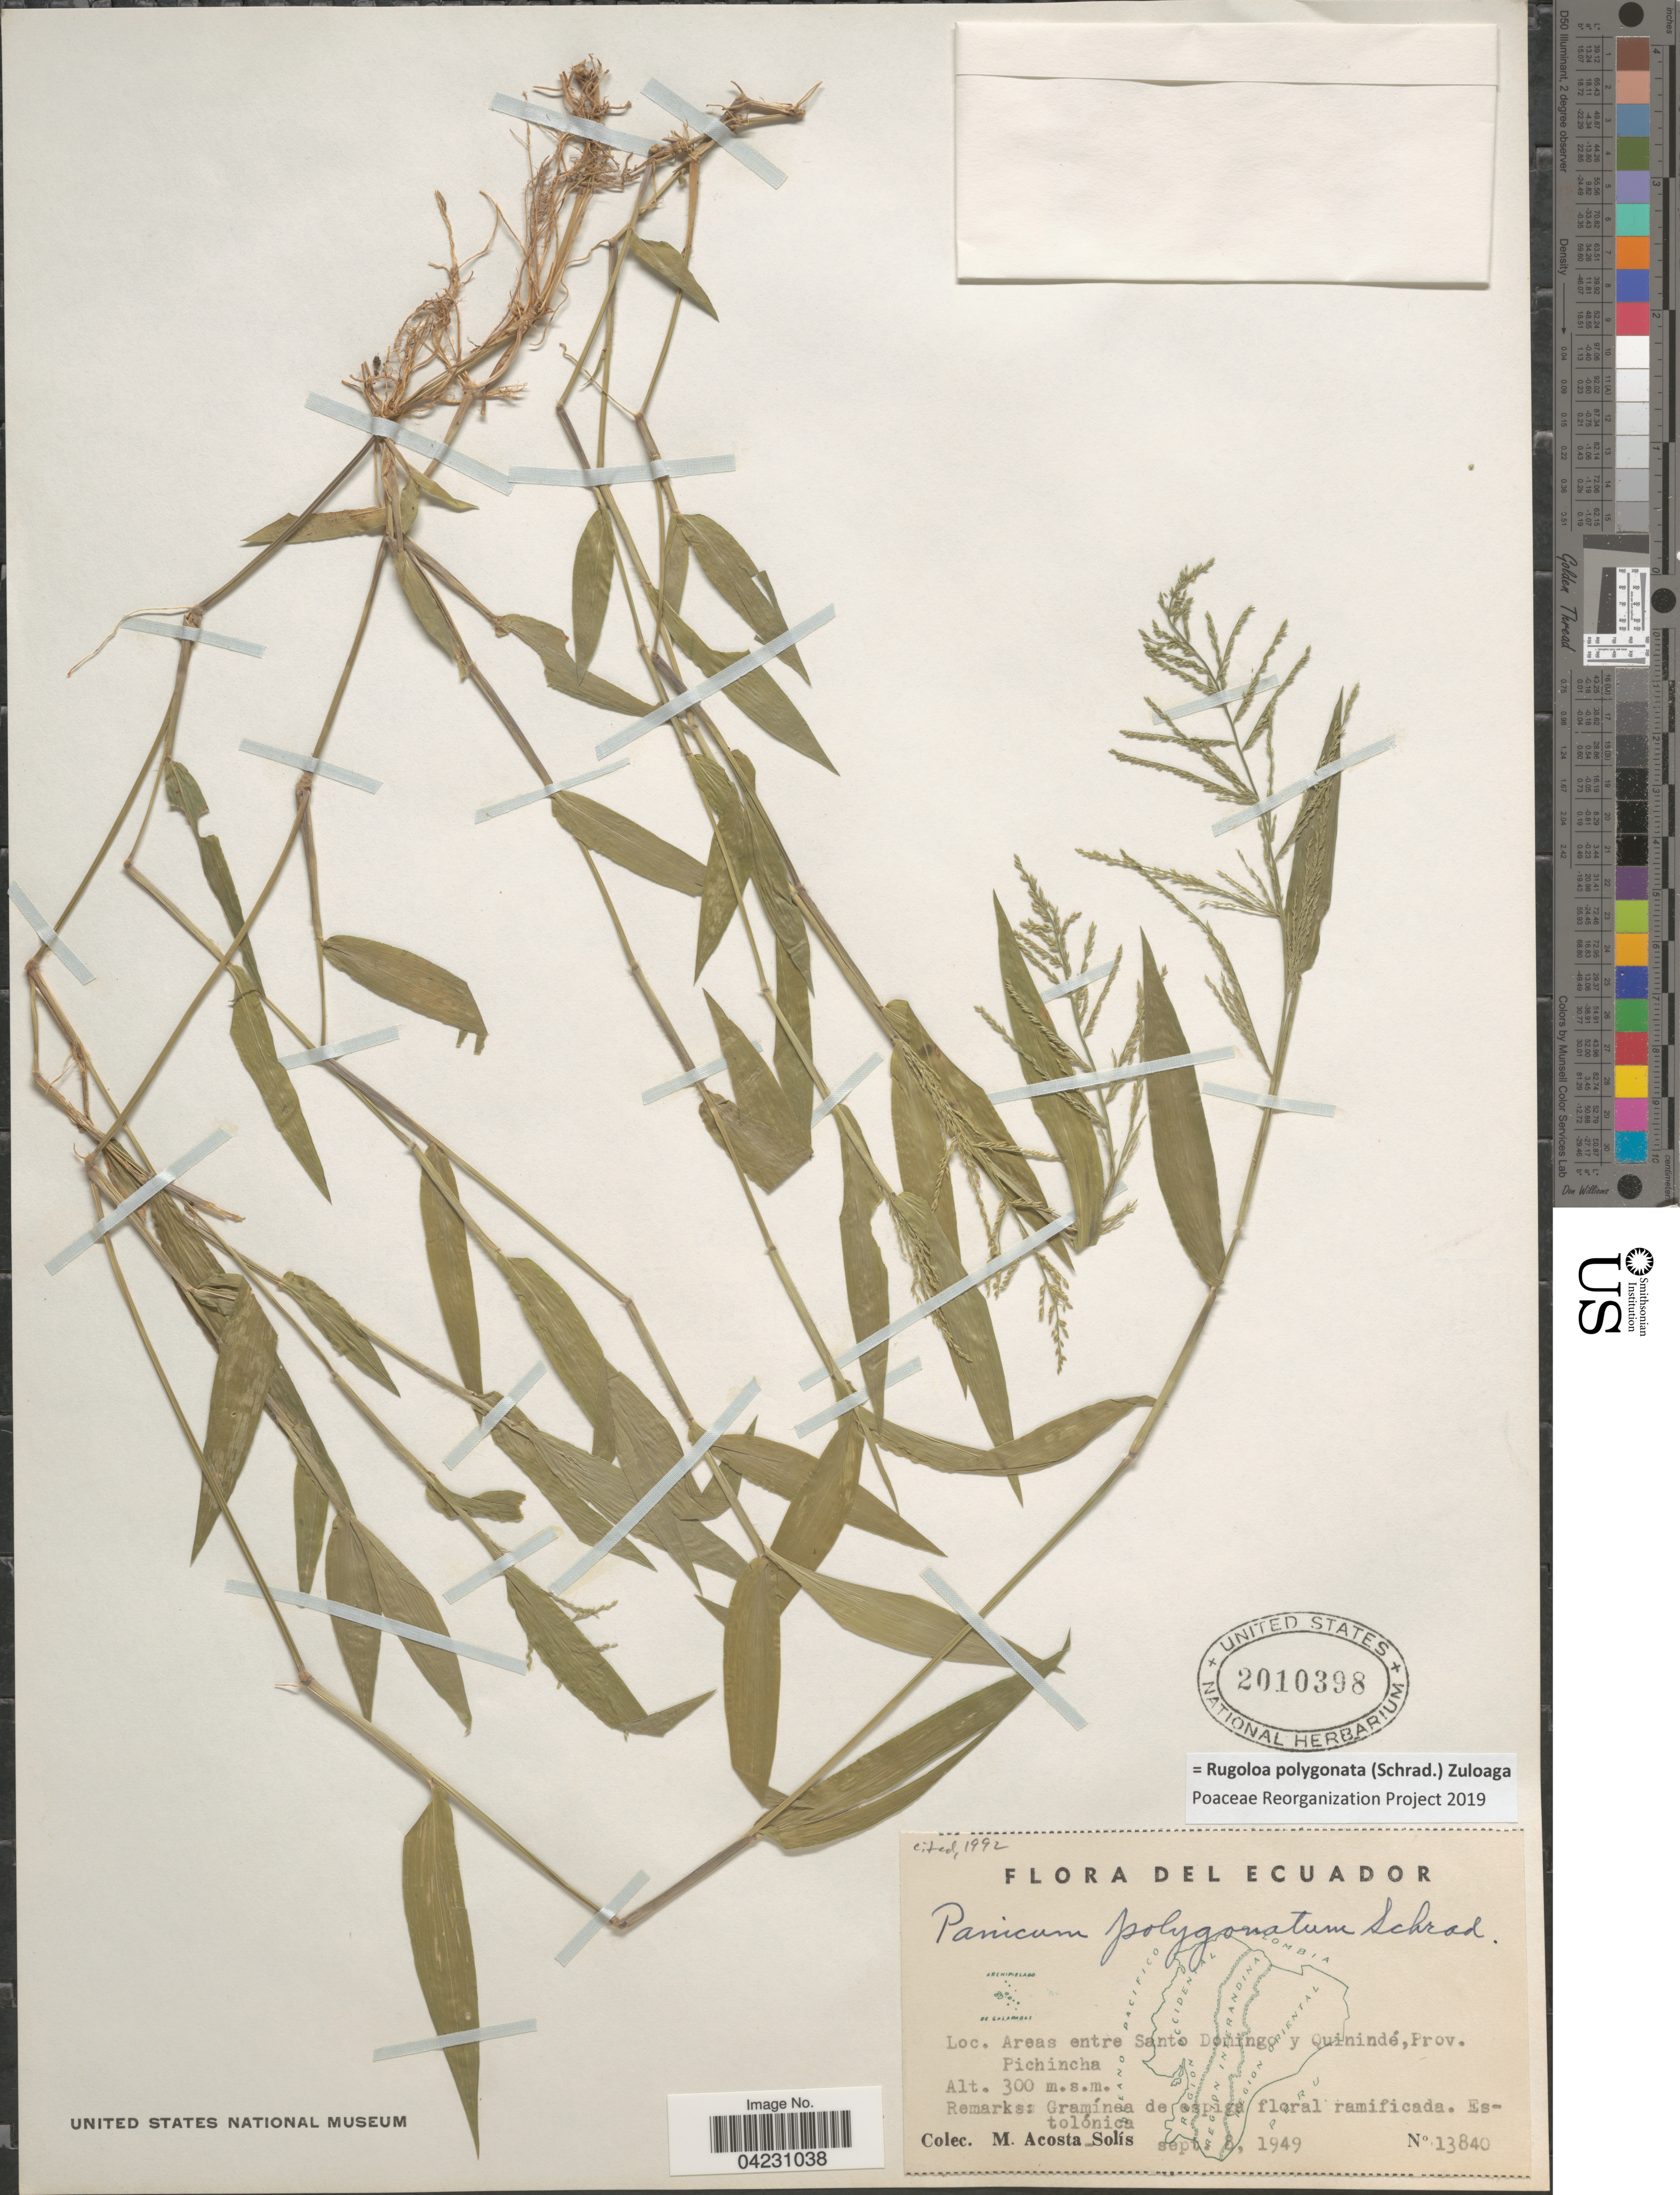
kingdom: Plantae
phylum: Tracheophyta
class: Liliopsida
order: Poales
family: Poaceae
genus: Rugoloa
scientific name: Rugoloa polygonata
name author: (Schrad.) Zuloaga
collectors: M. Acosta Solis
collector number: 13840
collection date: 1949-09-08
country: Ecuador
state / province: Pichincha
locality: Areas entre Santo Domingo y Quinindé, Prov. Pichincha.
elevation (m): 300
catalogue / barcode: US 2010398